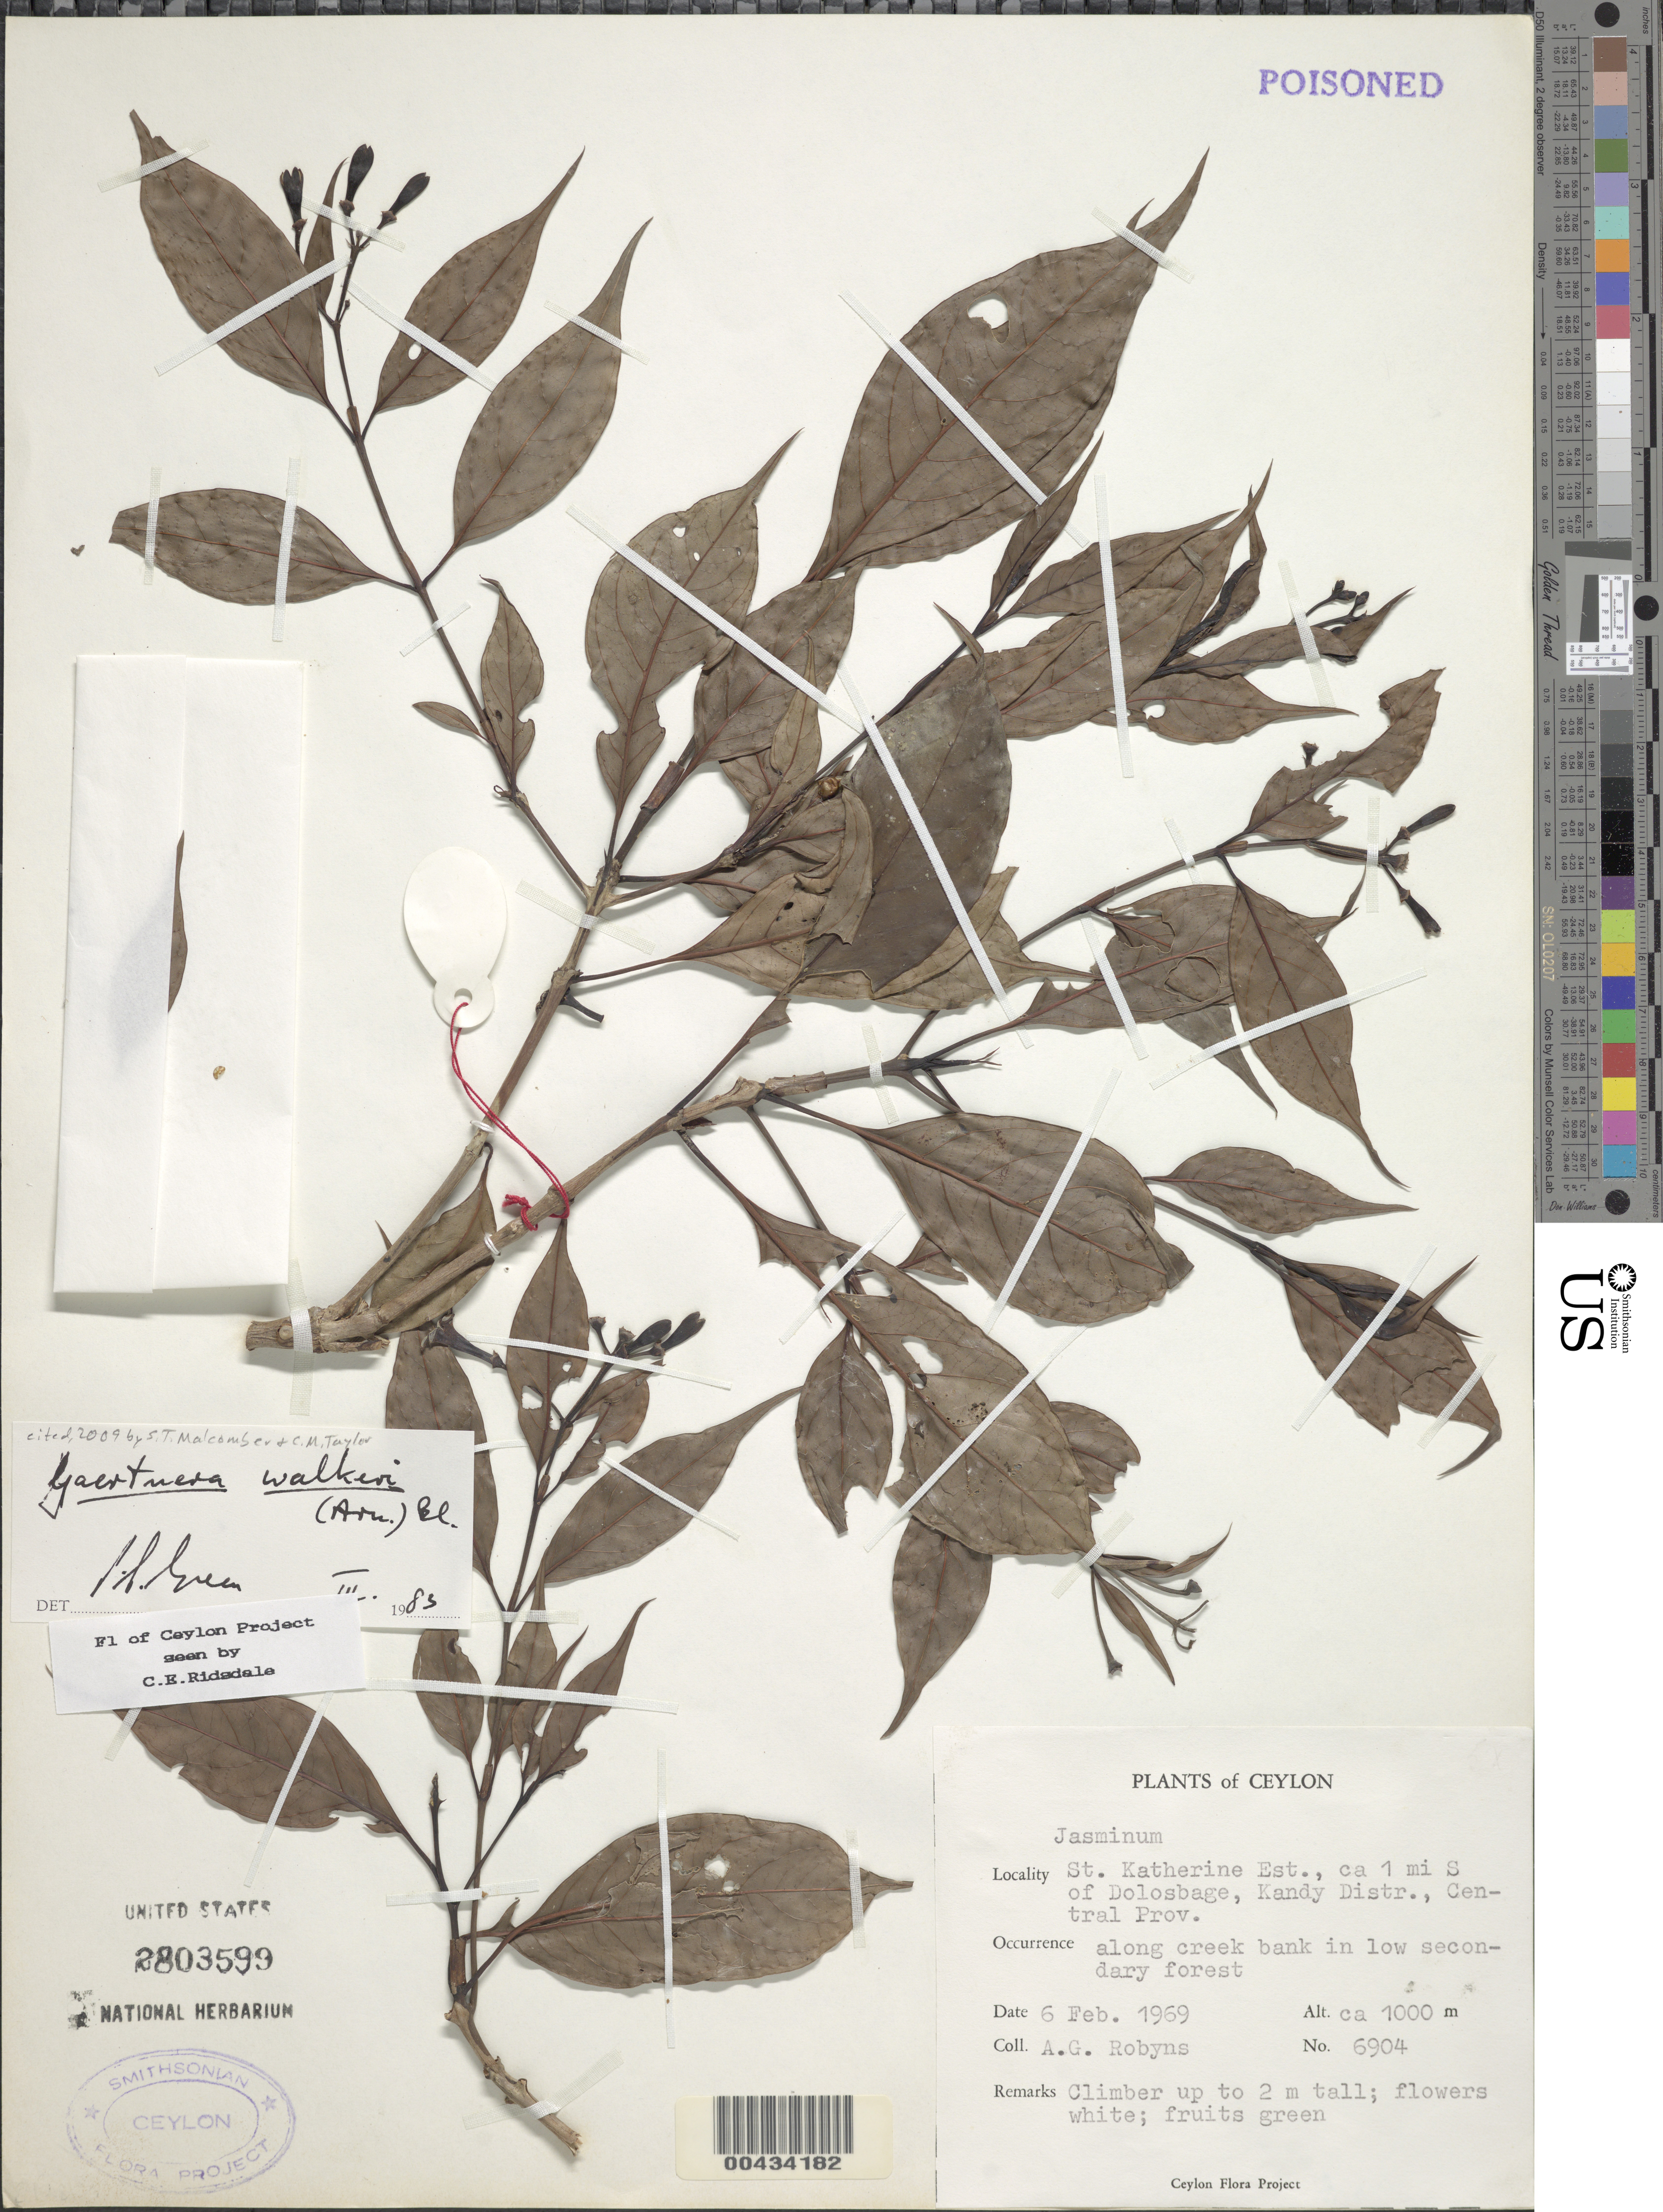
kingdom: Plantae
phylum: Tracheophyta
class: Magnoliopsida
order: Gentianales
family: Rubiaceae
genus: Gaertnera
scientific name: Gaertnera walkeri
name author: (Arn.) Blume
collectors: A. G. Robyns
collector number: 6904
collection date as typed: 06 Feb 1969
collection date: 1969-02-06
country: Sri Lanka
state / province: Central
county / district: Kandy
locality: St Katherine Est., ca 1 mi S of Dolosbage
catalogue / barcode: US 2803599